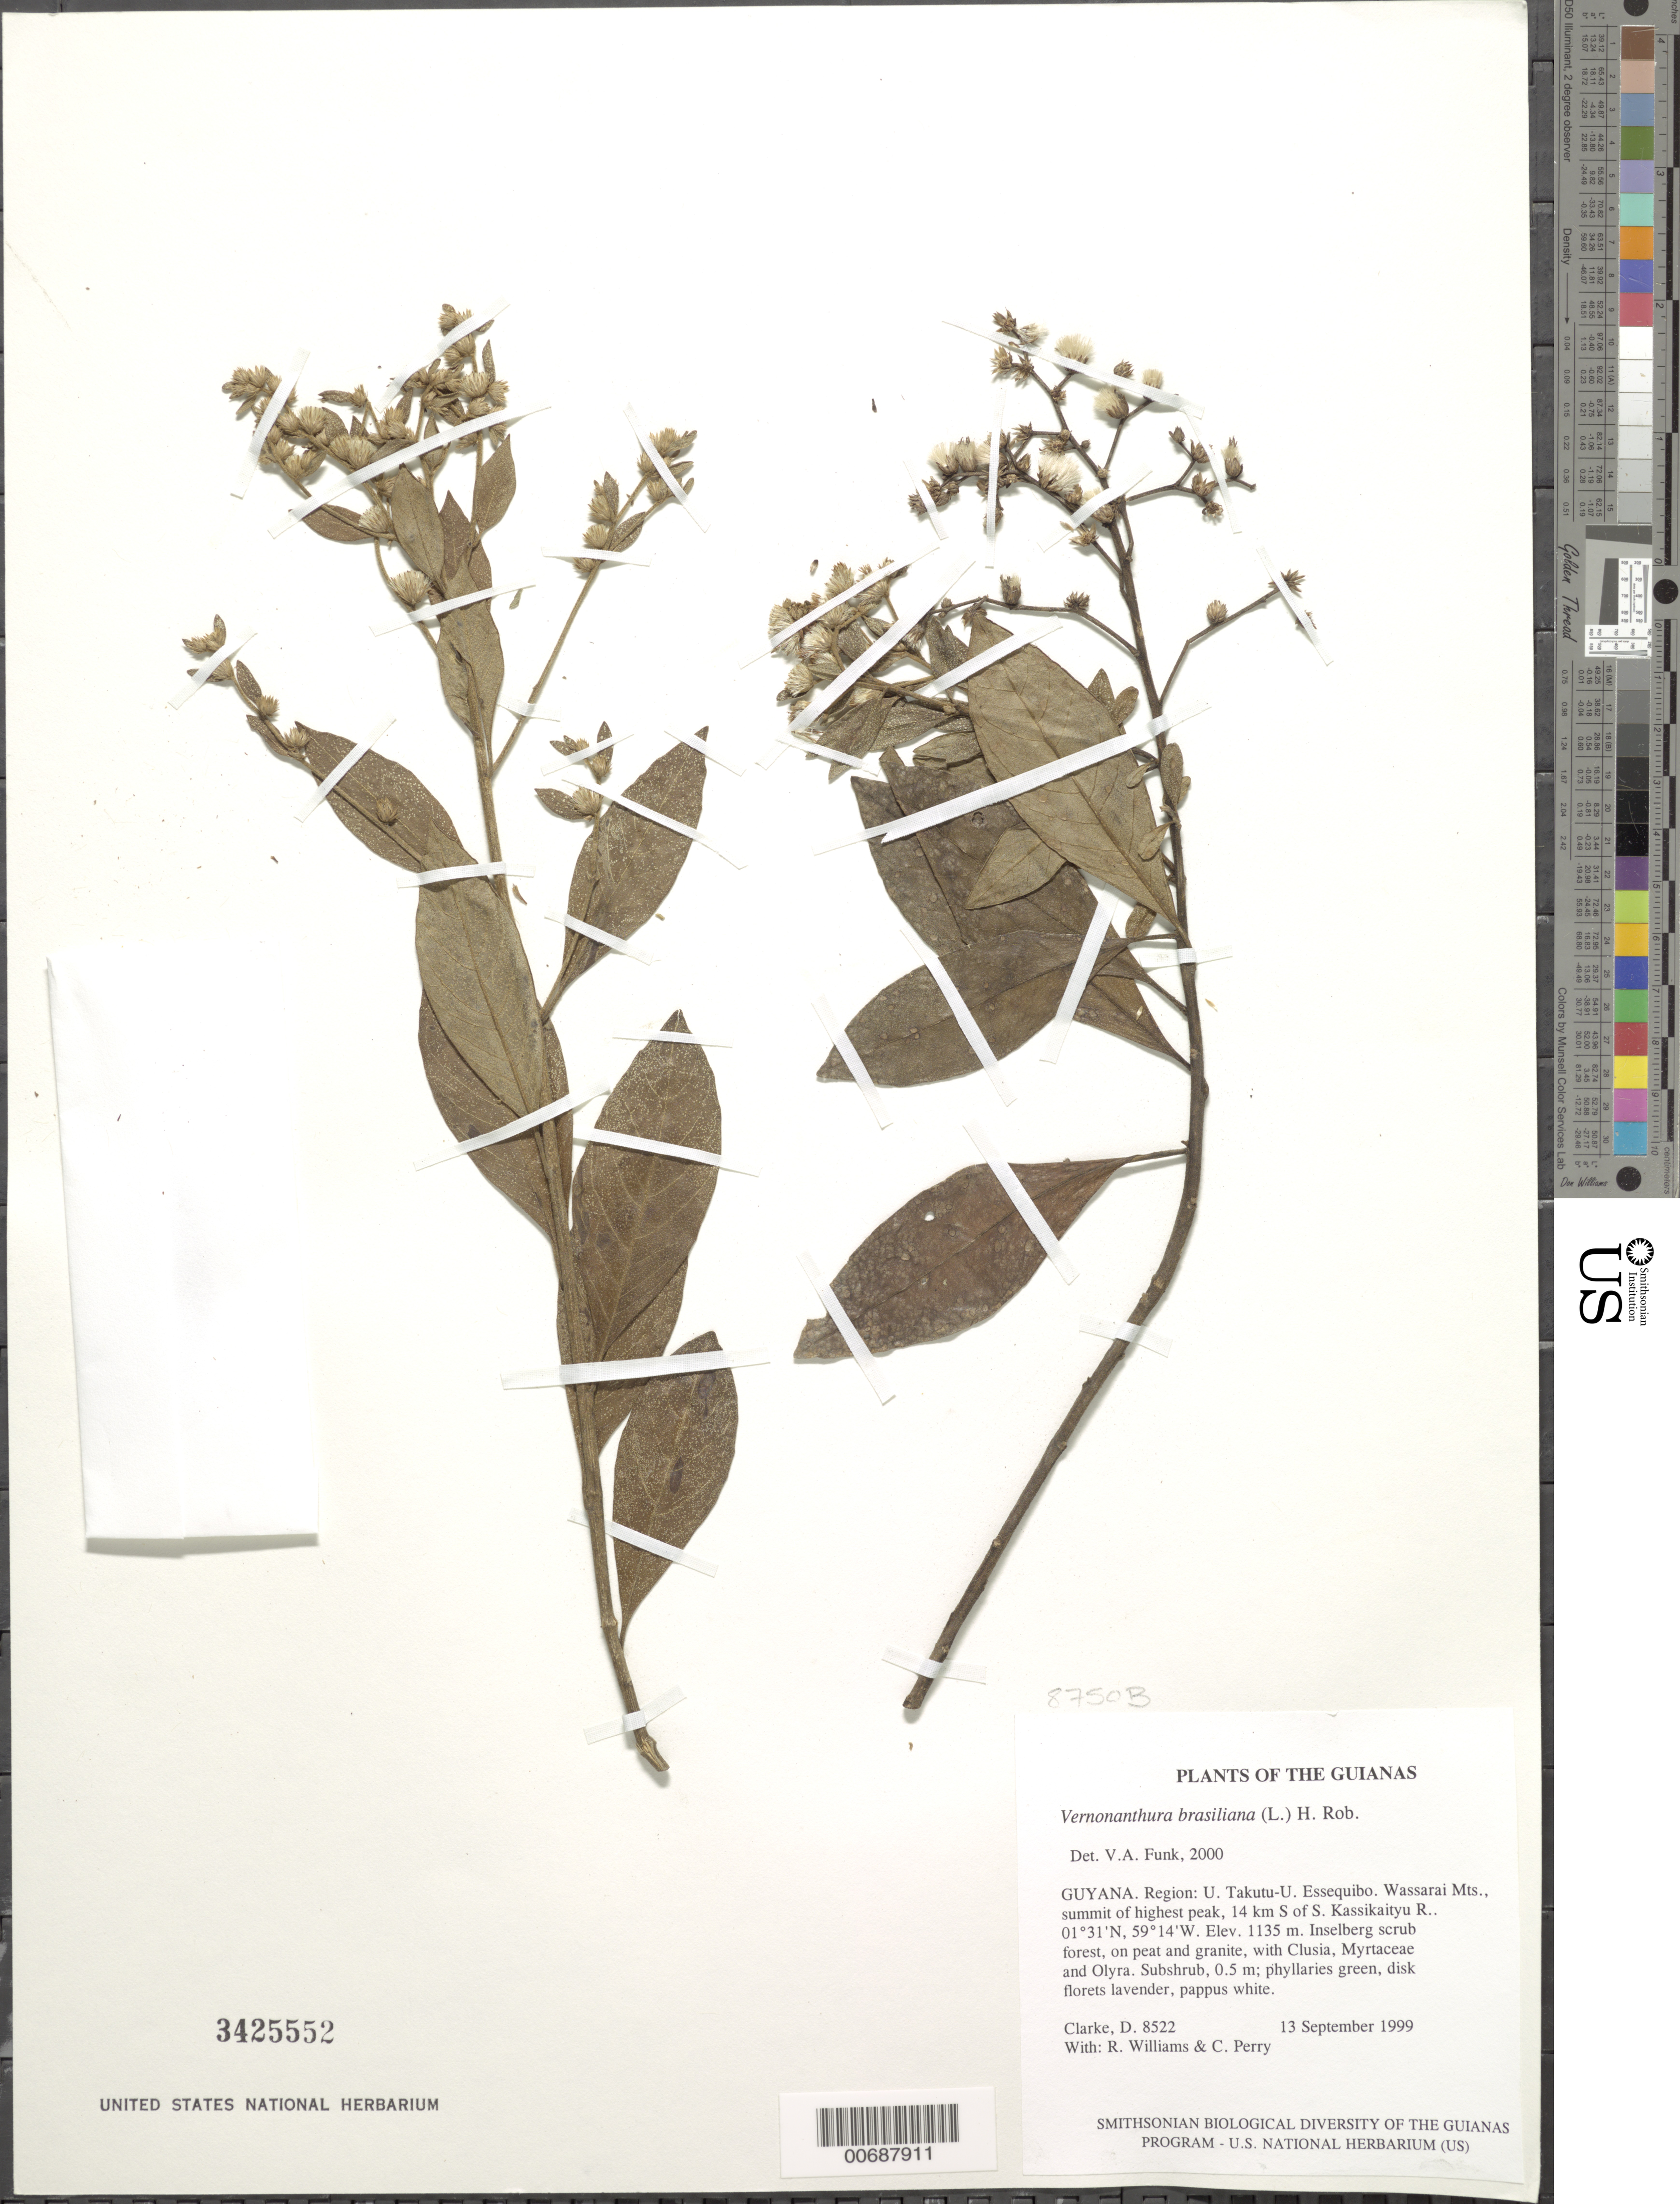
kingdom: Plantae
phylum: Tracheophyta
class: Magnoliopsida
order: Asterales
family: Asteraceae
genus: Vernonia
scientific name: Vernonia brasiliana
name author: (L.) Druce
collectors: H. D. Clarke, R. Williams & C. Perry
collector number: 8522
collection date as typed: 13 September 1999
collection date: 1999-09-13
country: Guyana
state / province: U. Takutu-U. Essequibo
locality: Wassarai Mts., summit of highest peak, 14 km S of S. Kassikaityu R.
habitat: Inselberg scrub forest, on peat and granite, with Clusia, Myrtaceae and Olyra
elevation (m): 1135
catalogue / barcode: US 3425552